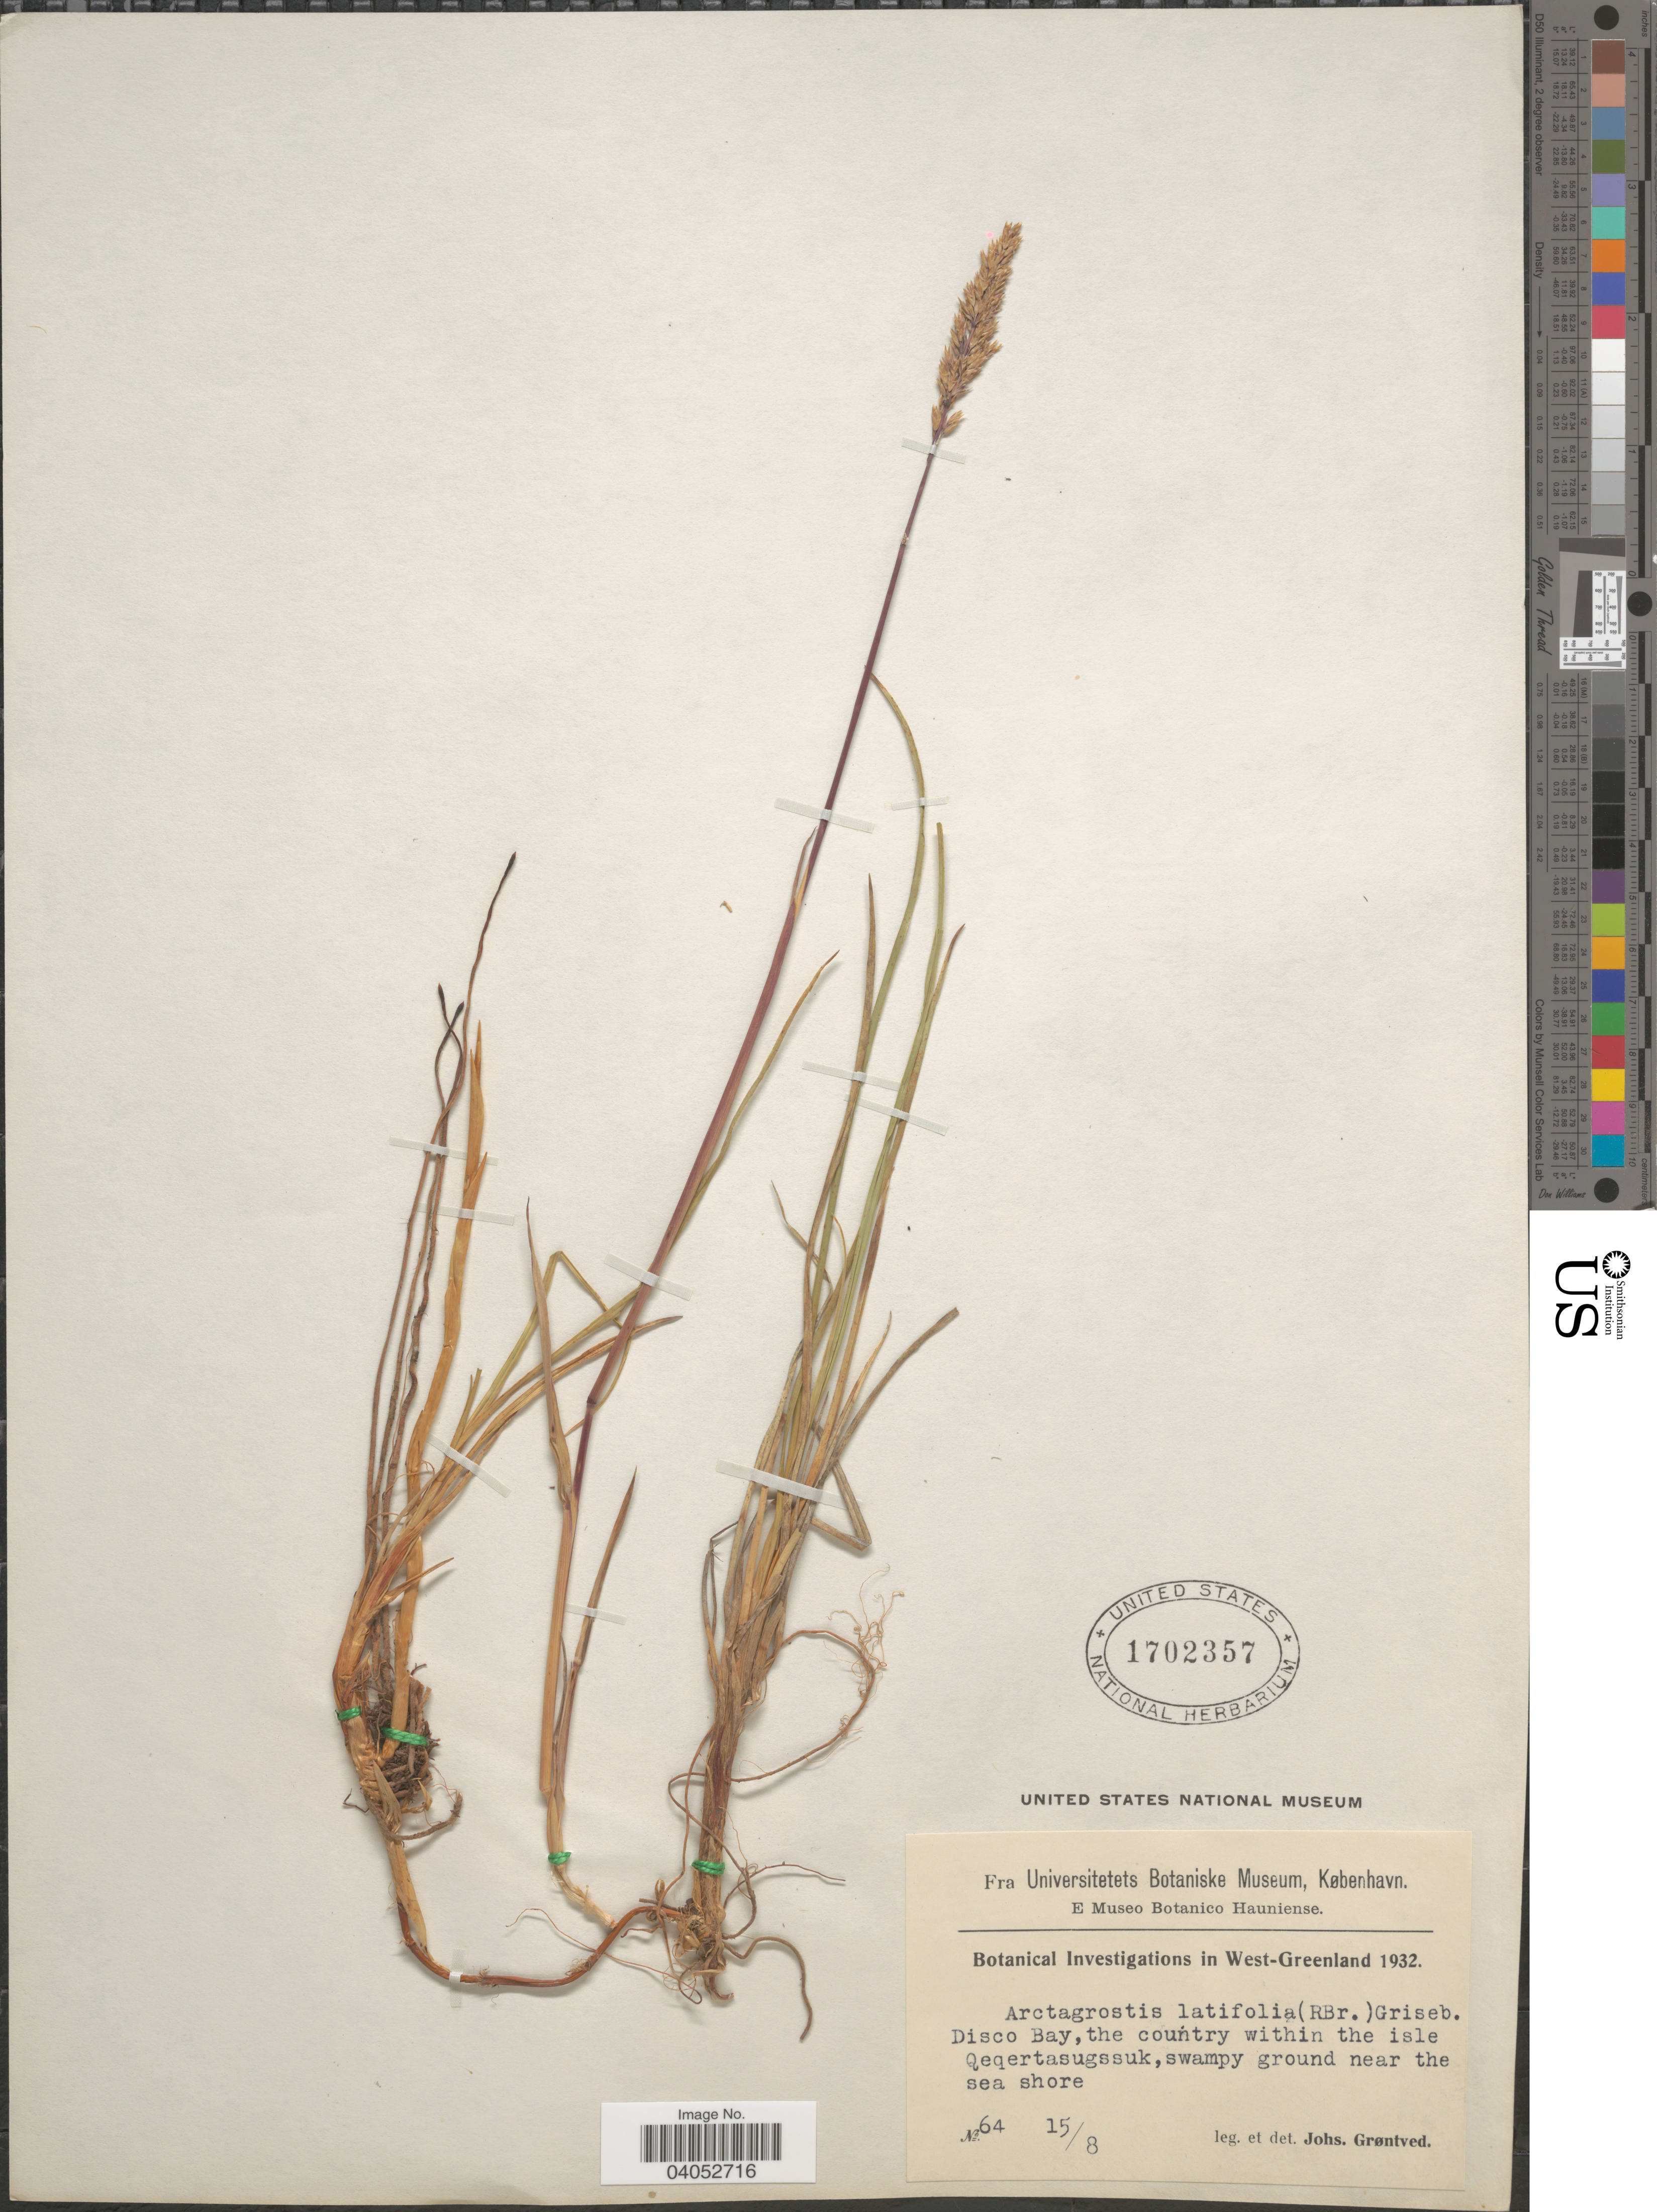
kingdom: Plantae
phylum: Tracheophyta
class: Liliopsida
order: Poales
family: Poaceae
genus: Arctagrostis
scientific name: Arctagrostis latifolia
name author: (R. Br.) Griseb.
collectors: J. Grøntved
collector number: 64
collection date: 1932-08-15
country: Greenland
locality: West-Greenland. Disco Bay, the country within the isle Qeqertasugssuk, swampy ground near the sea shore.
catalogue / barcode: US 1702357